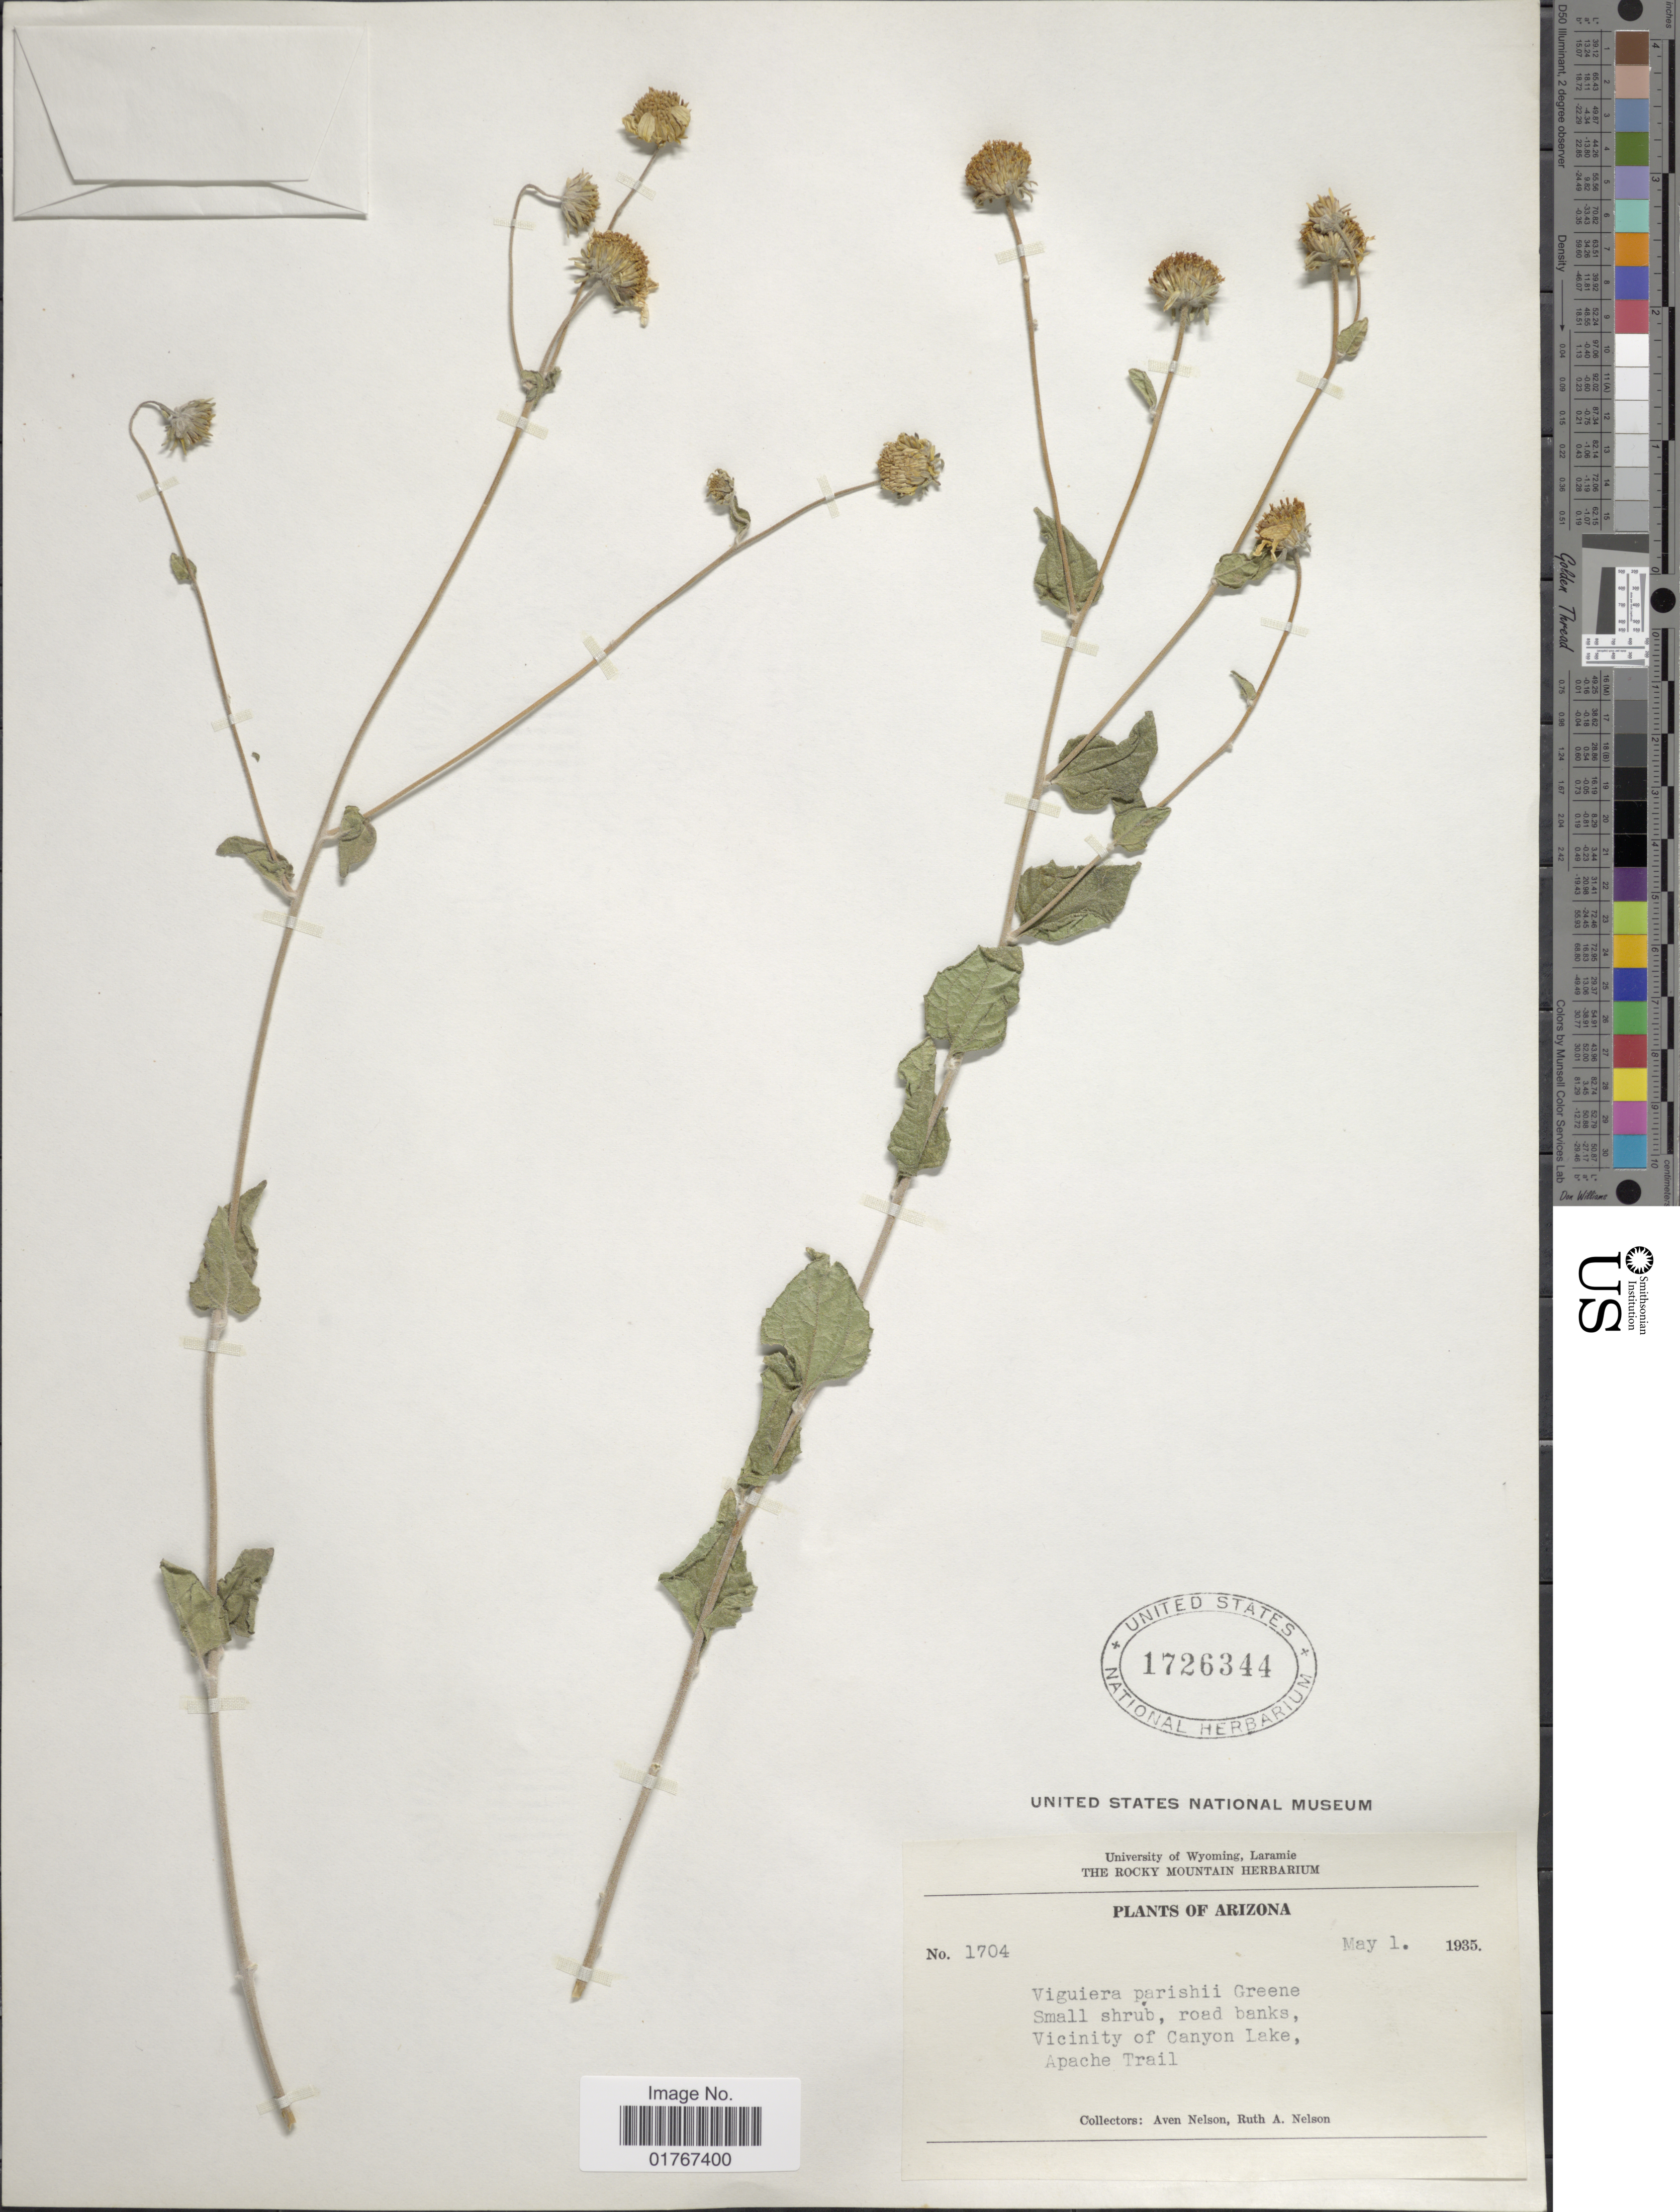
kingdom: Plantae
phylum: Tracheophyta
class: Magnoliopsida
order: Asterales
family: Asteraceae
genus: Viguiera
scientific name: Viguiera deltoidea var. parishii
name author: (Greene) Vasey & Rose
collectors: A. Nelson & R. A. Nelson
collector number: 1704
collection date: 1935-05-01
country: United States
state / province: Arizona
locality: Small shrub, road banks, Vicinity of Canyon Lake, Apache Trail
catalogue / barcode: US 1726344